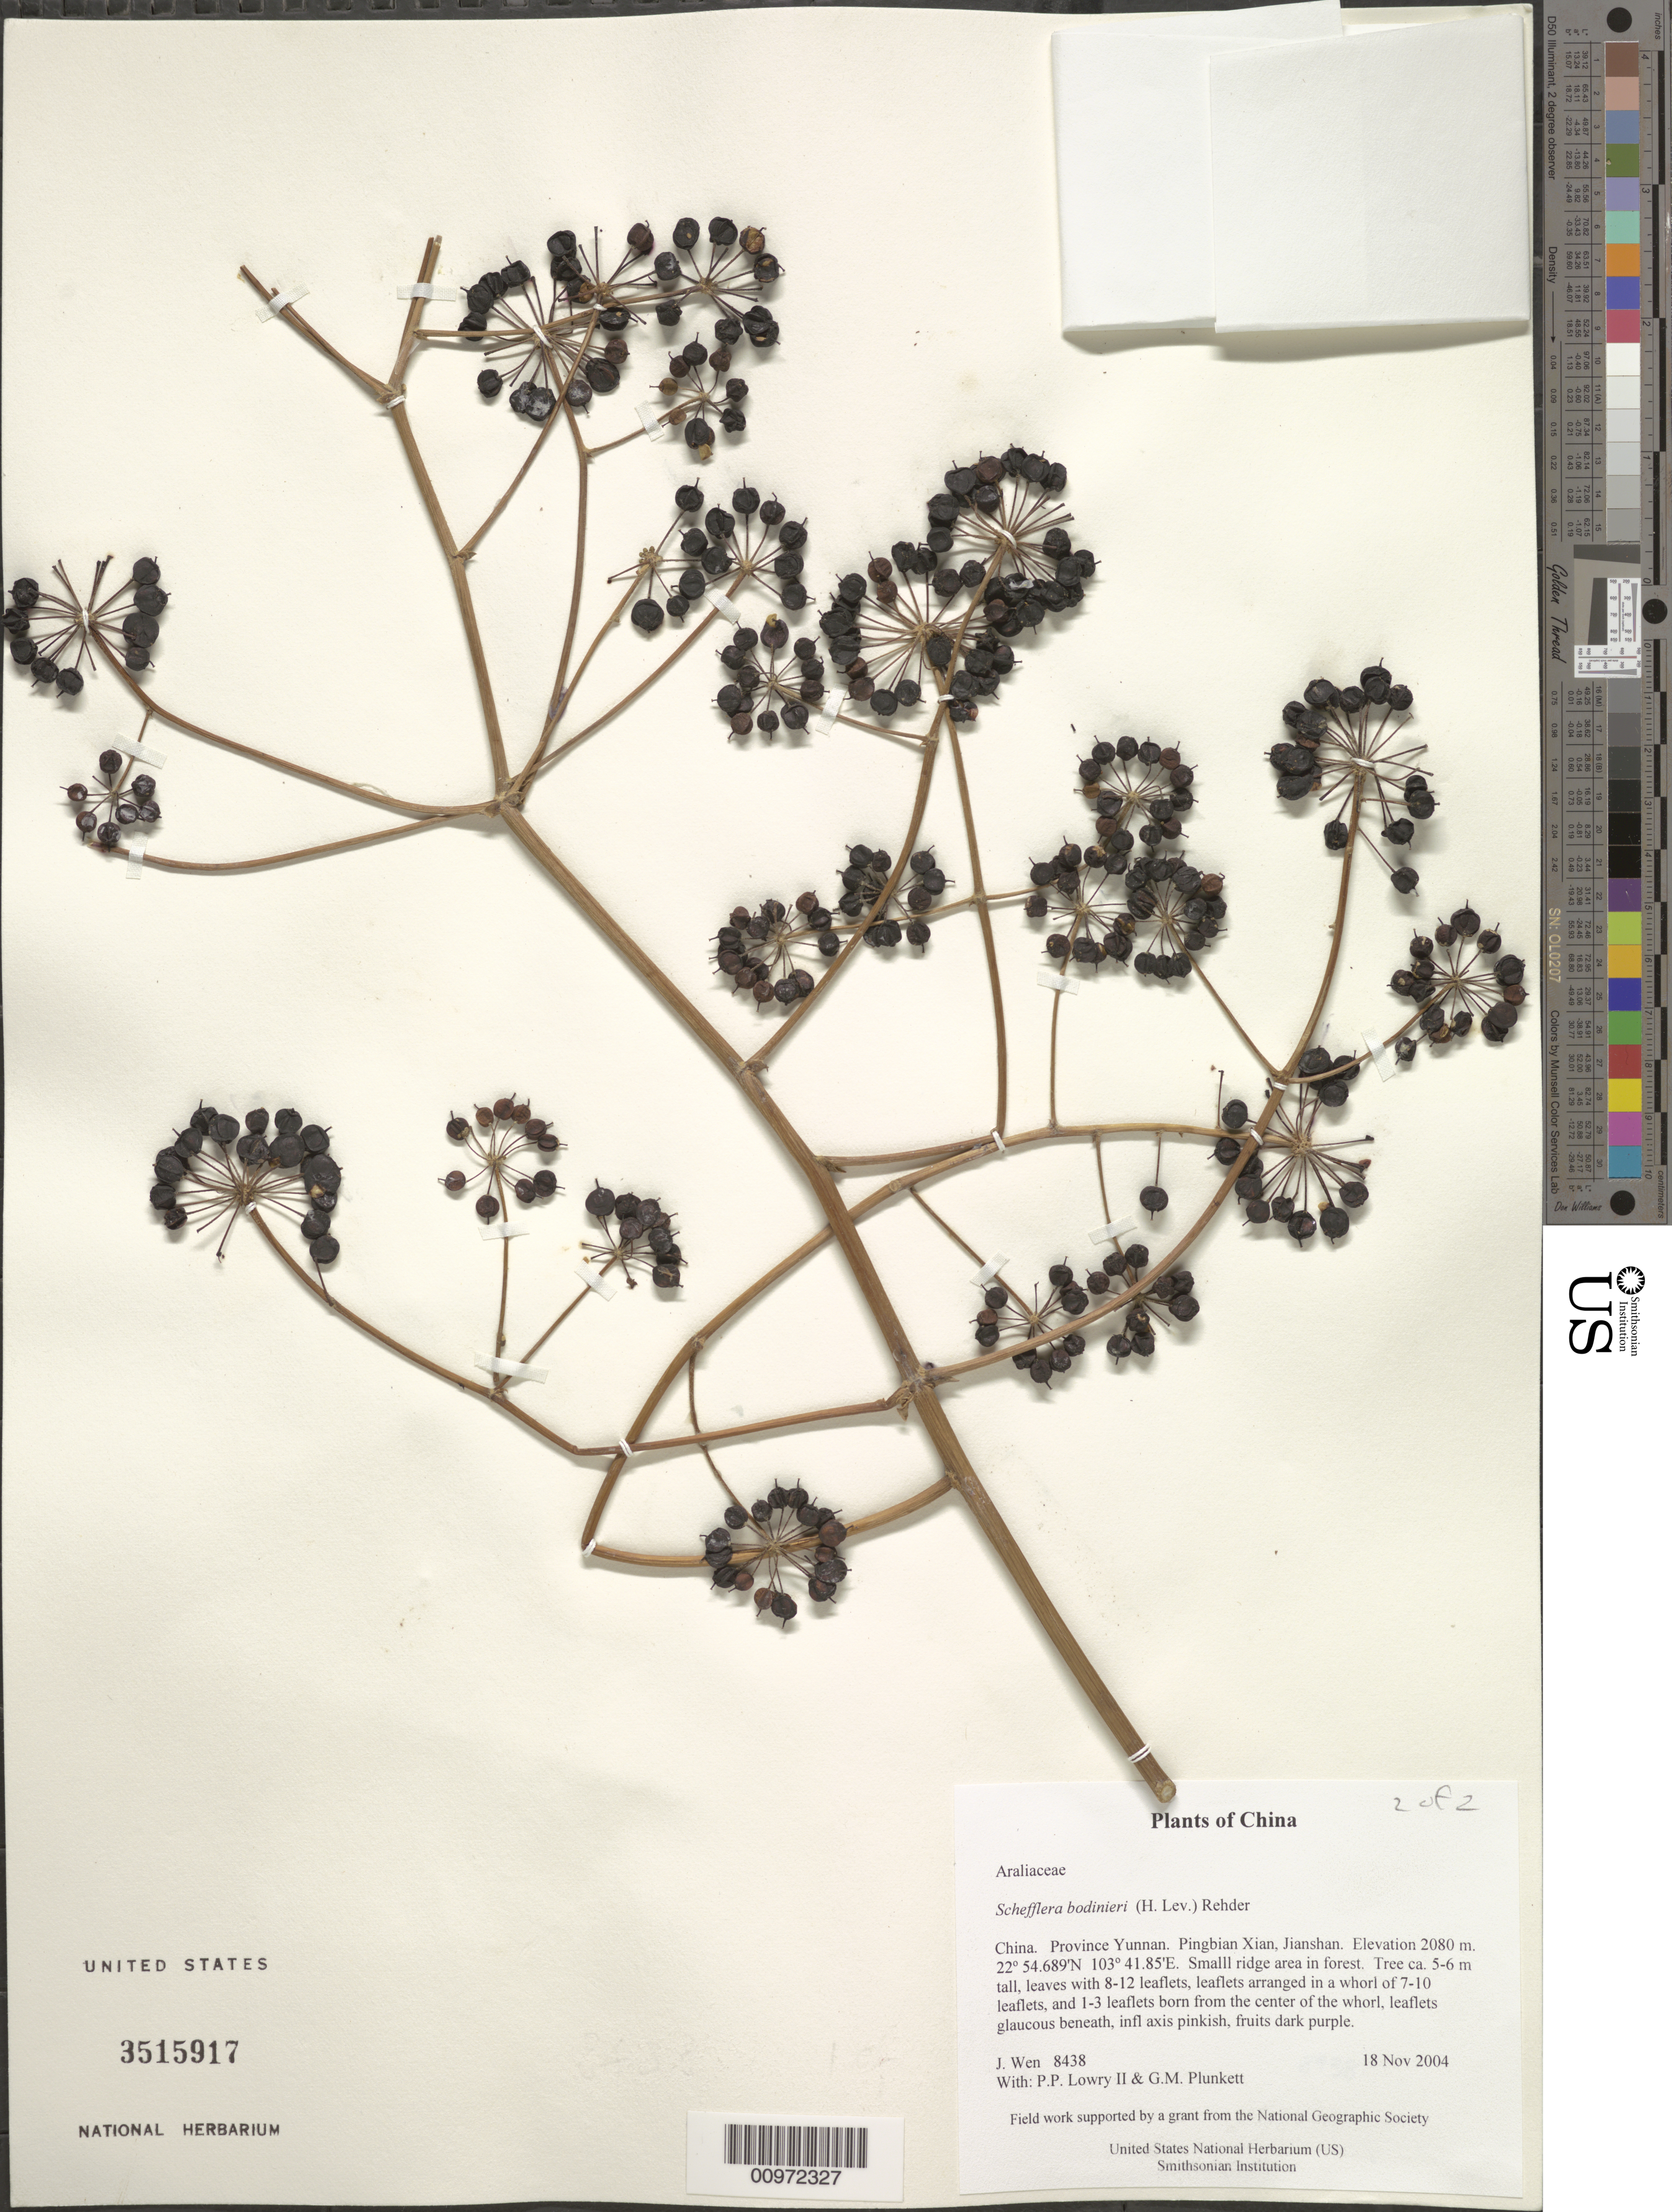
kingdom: Plantae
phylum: Tracheophyta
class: Magnoliopsida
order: Apiales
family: Araliaceae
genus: Schefflera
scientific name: Schefflera bodinieri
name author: (H. Lév.) Rehder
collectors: J. Wen, P. P. Lowry & G. M. Plunkett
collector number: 8438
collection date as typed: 18 Nov 2004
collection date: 2004-11-18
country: China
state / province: Yunnan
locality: Lowry II, P.P.; Plunkett, G.M.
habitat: Small ridge area in forest.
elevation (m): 2080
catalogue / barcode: US 3515917